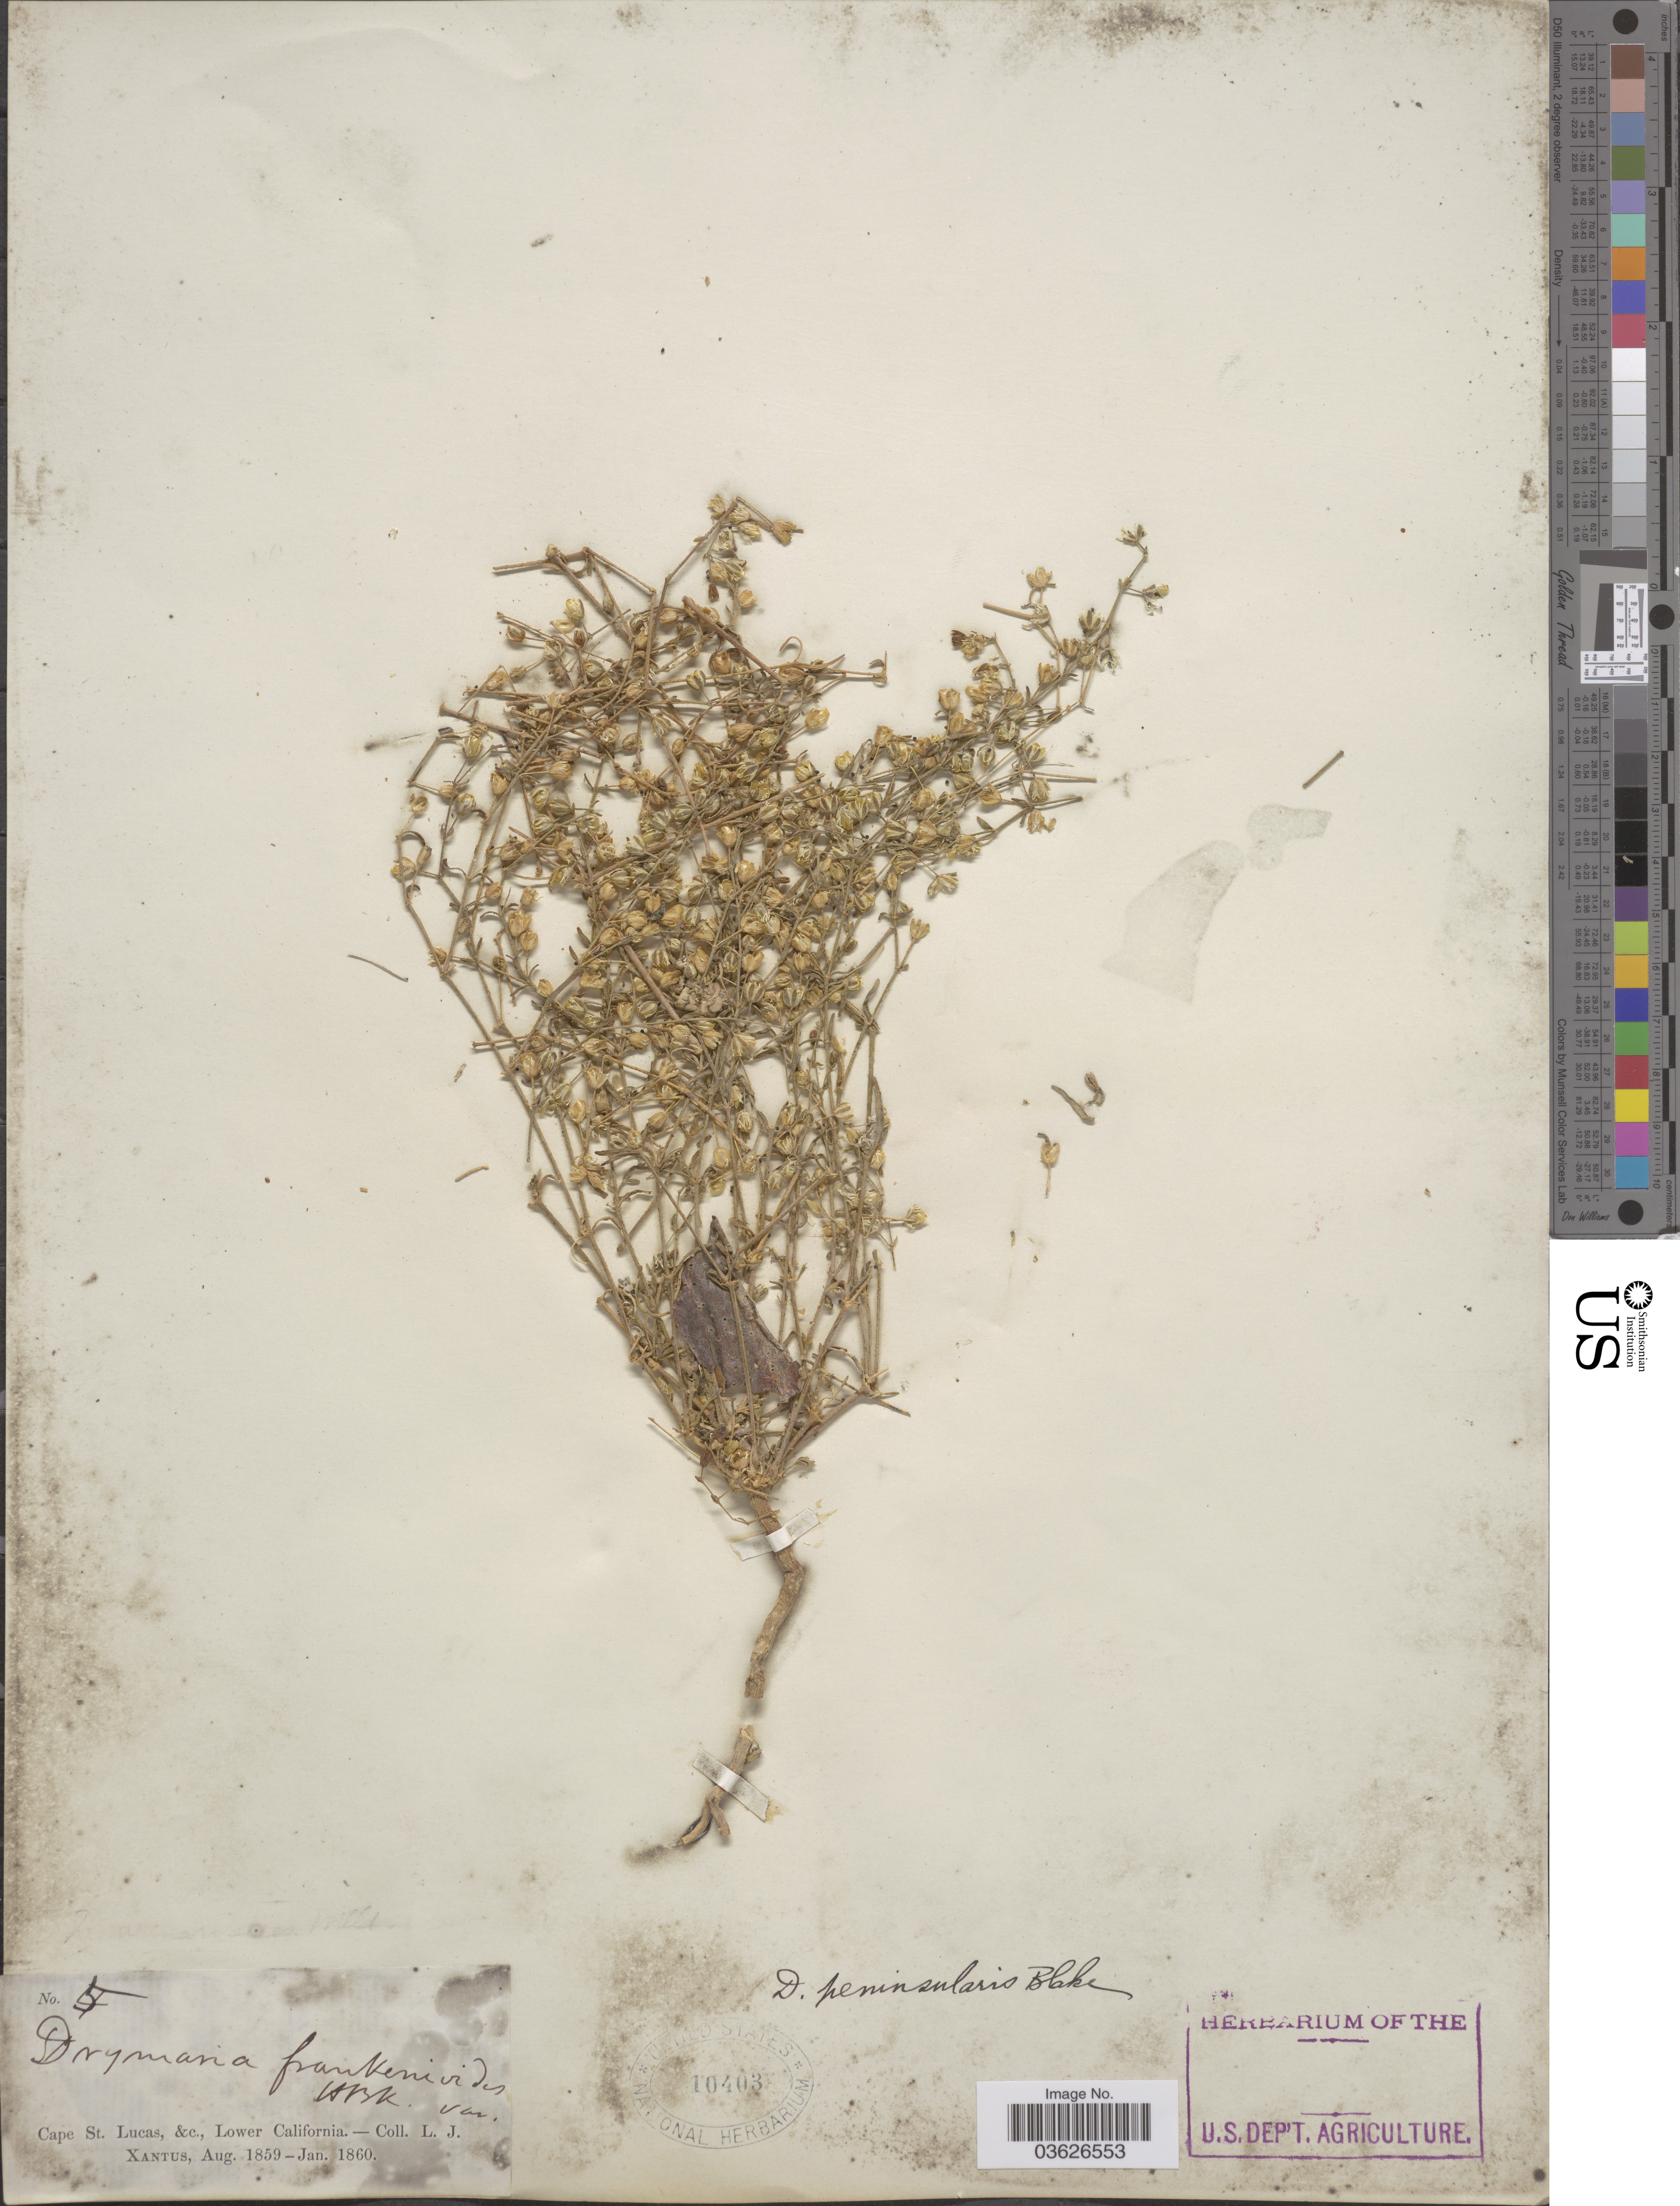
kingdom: Plantae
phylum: Tracheophyta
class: Magnoliopsida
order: Caryophyllales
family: Caryophyllaceae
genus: Drymaria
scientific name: Drymaria arenarioides subsp. peninsularis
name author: (S.F. Blake) J.A. Duke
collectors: L. J. Xantus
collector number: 5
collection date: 1859-08/1860-01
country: Mexico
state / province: Baja California Sur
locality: Cape St. Lucas, &c., Lower California.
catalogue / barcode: US 10403